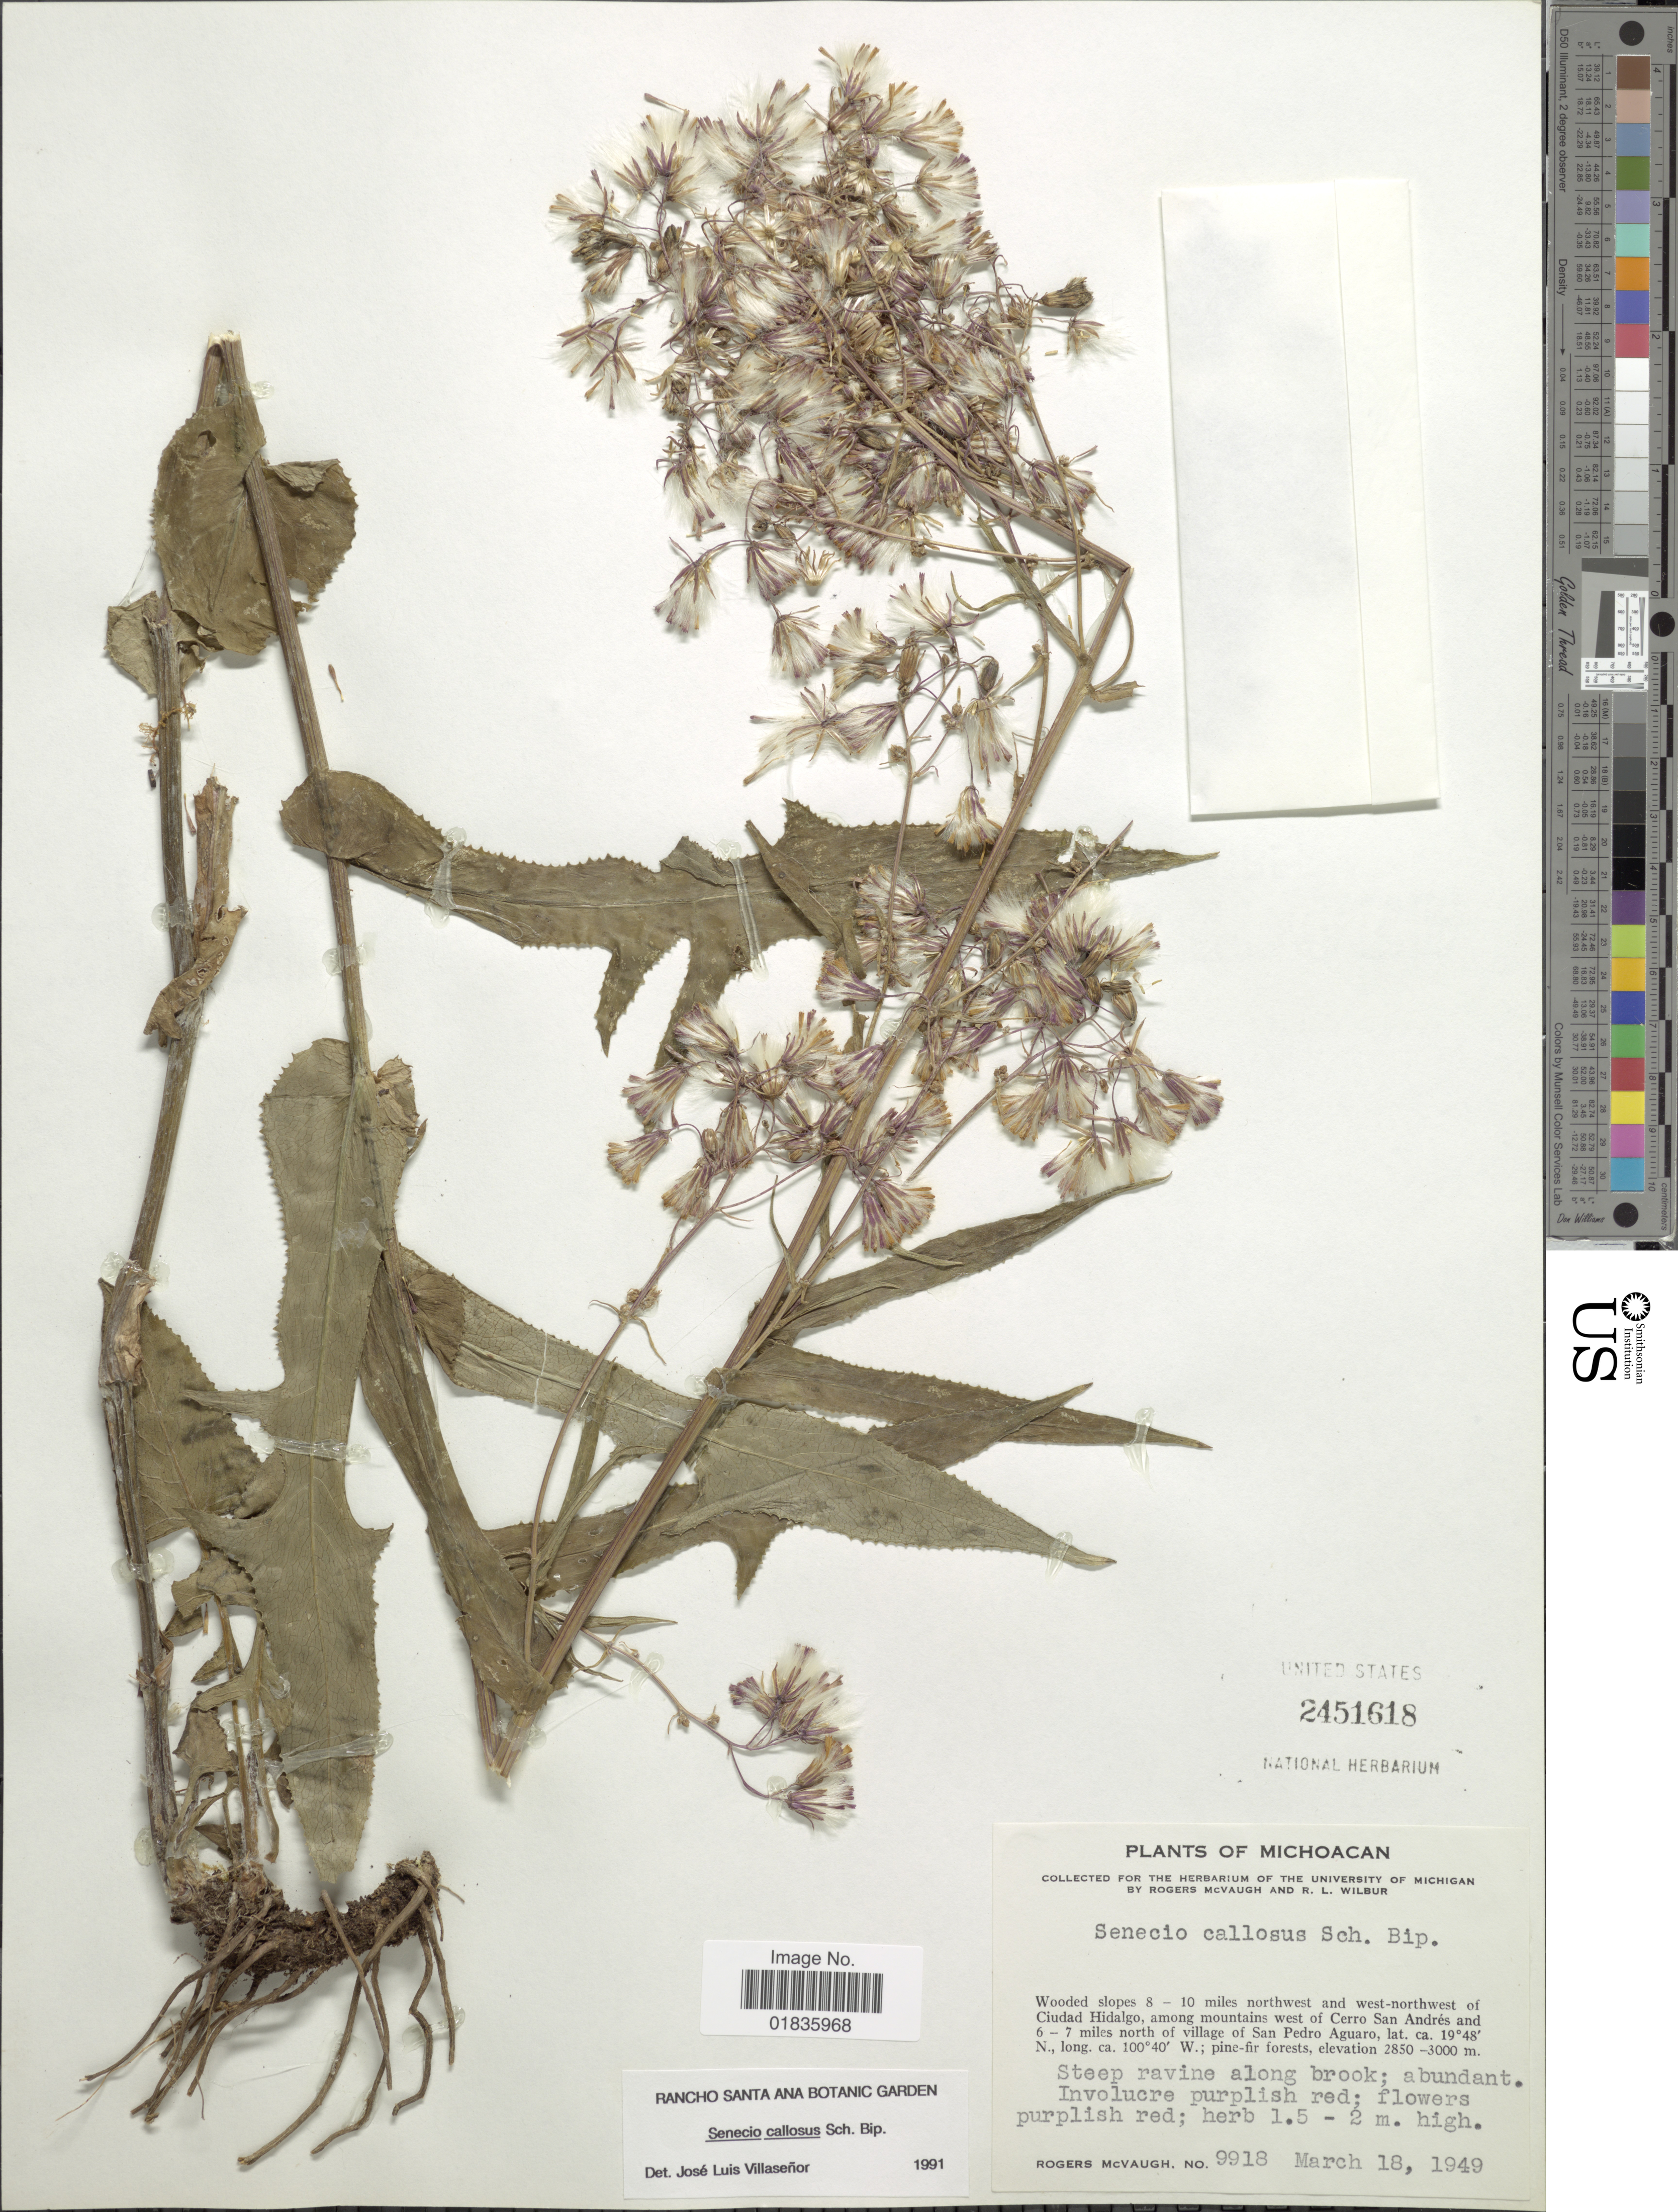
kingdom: Plantae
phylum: Tracheophyta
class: Magnoliopsida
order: Asterales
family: Asteraceae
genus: Senecio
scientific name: Senecio callosus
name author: Sch. Bip.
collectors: R. McVaugh & R. L. Wilbur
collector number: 9918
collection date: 1949-03-18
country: Mexico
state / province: Michoacán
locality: Wooded slopes 8-10 miles northwest and west-northwest of Ciudad Hidalgo, among mountains of Cerro San Andres and 6-7 miles north of village of San Pedro Aguarro.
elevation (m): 2850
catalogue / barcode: US 2451618